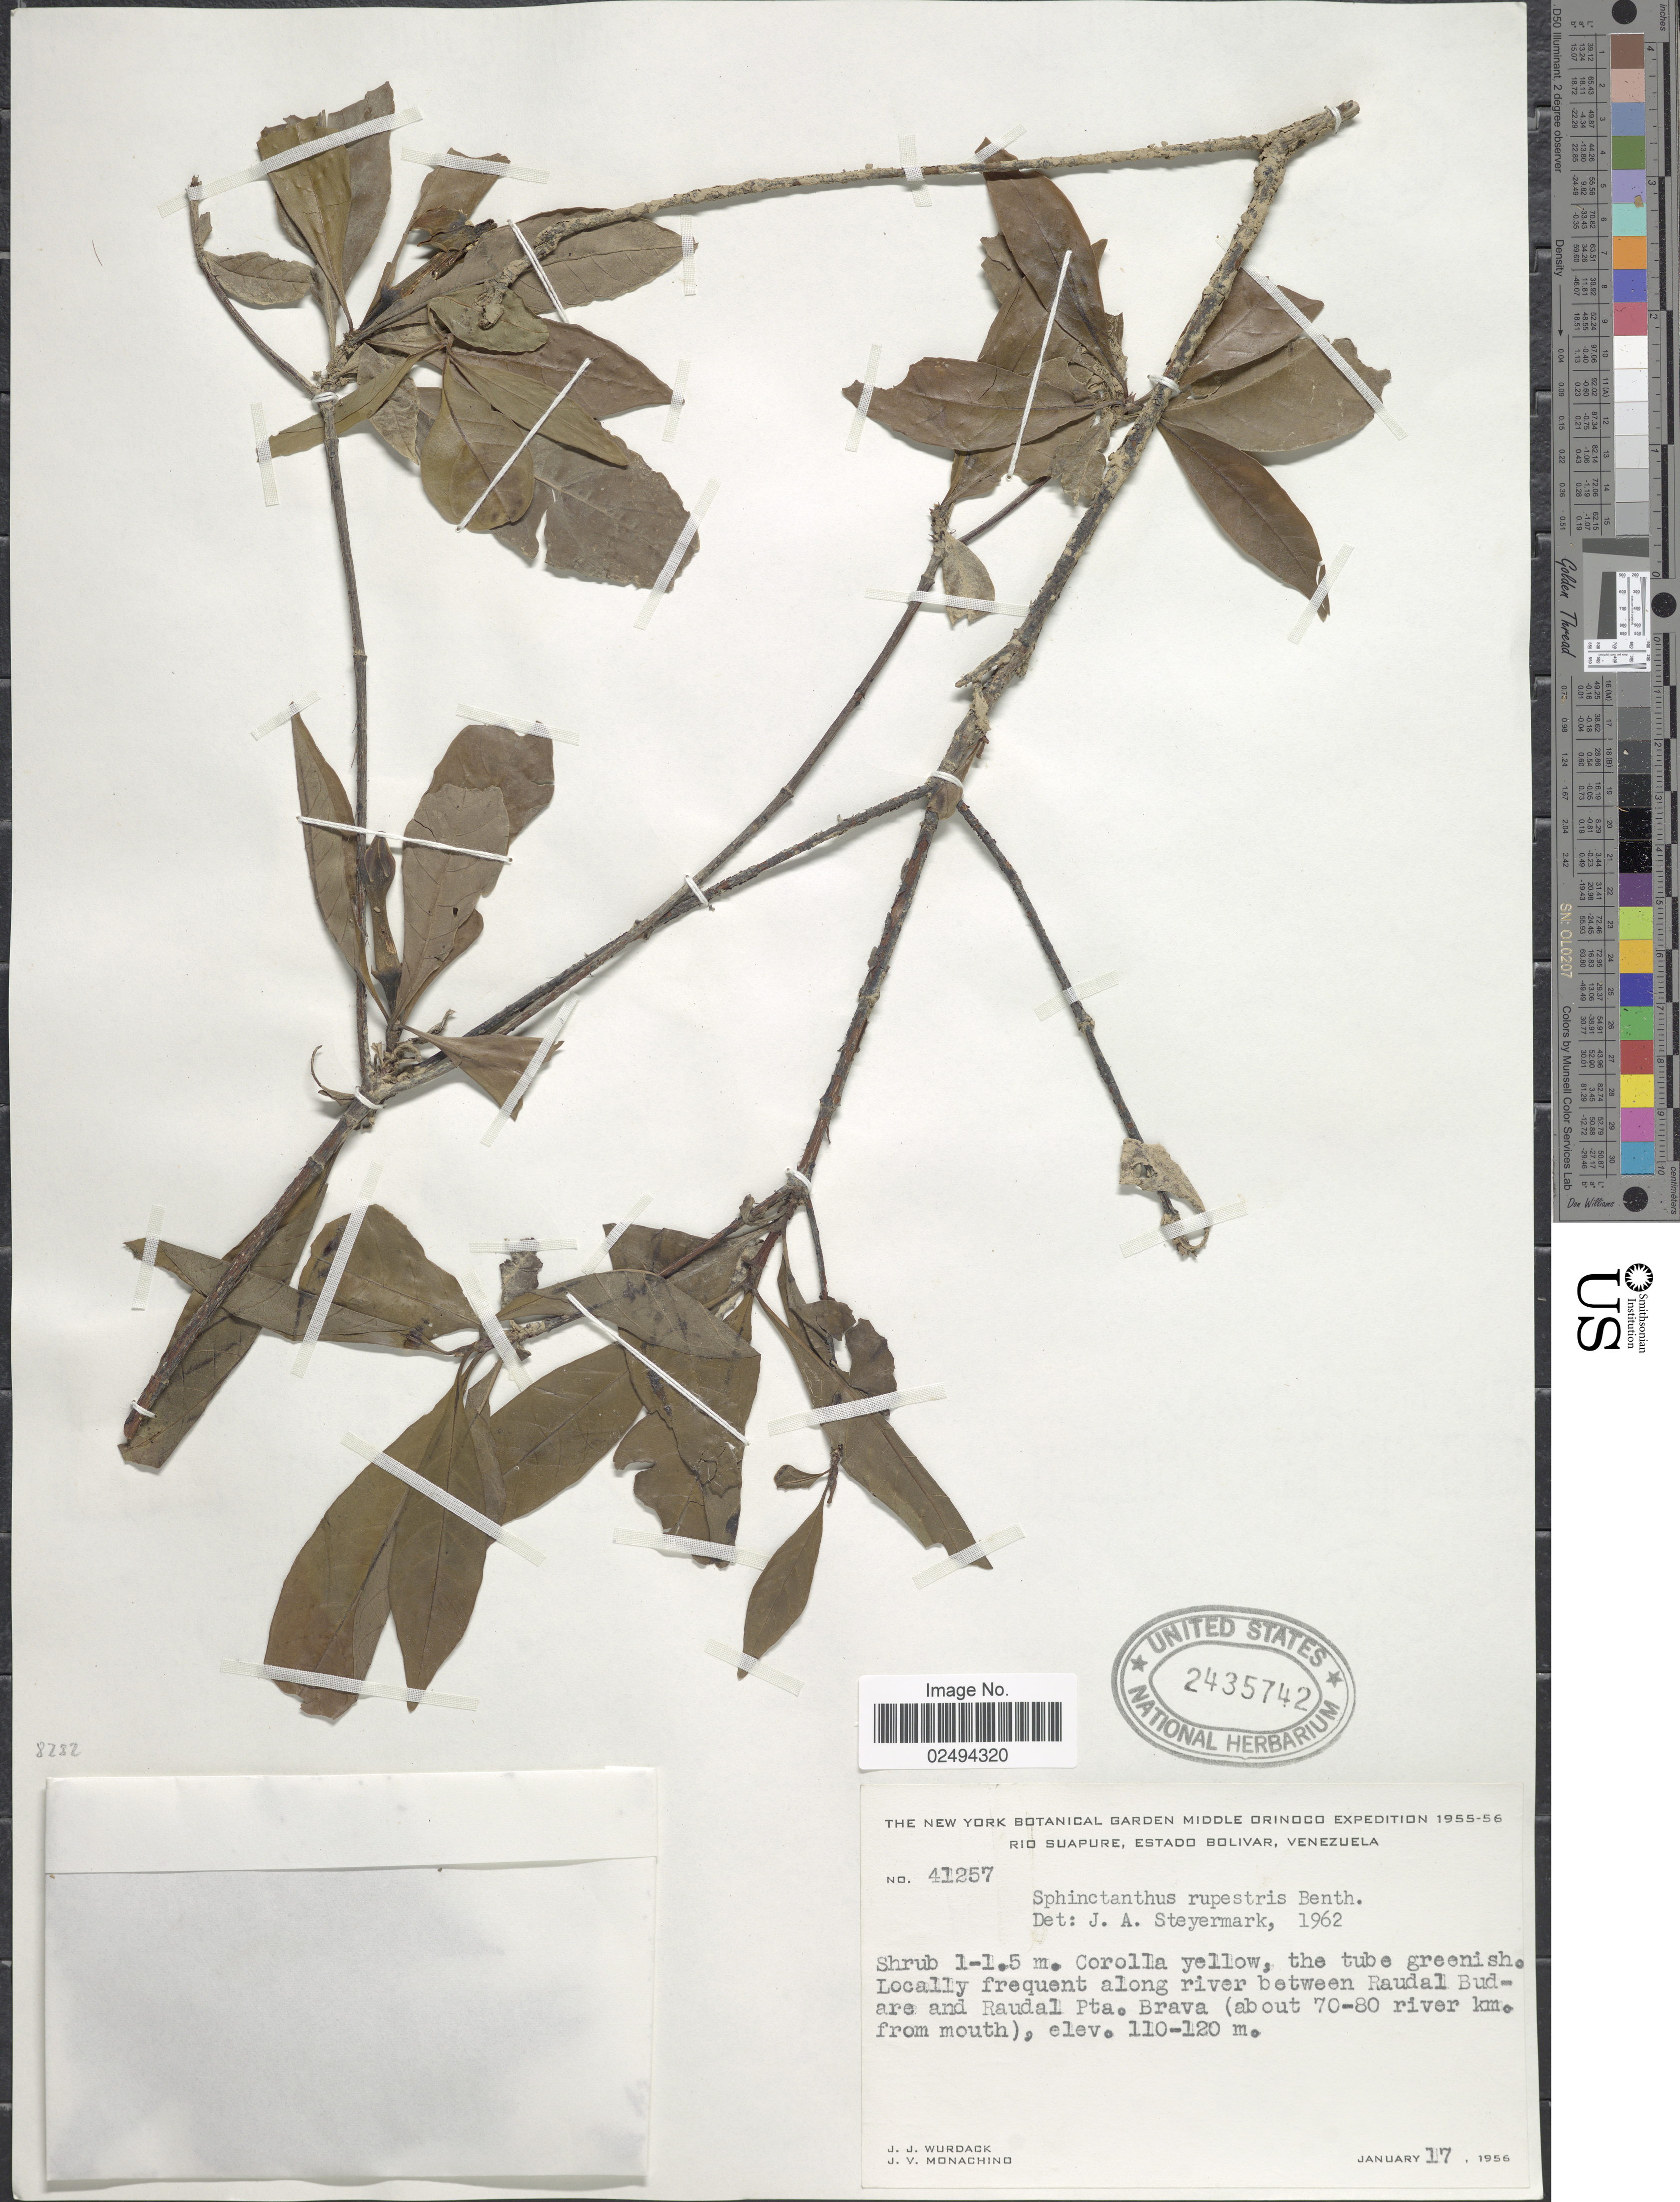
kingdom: Plantae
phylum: Tracheophyta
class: Magnoliopsida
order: Gentianales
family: Rubiaceae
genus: Sphinctanthus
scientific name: Sphinctanthus striiflorus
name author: (DC.) Hook. f. ex K. Schum.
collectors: J. J. Wurdack & J. V. Monachino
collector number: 41257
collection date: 1956-01-17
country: Venezuela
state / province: Bolivar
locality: Rio Suapure, along river between Raudal Budare and Raudal Pta. Brava (about 70-80 river km from mouth)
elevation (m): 110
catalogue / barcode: US 2435742